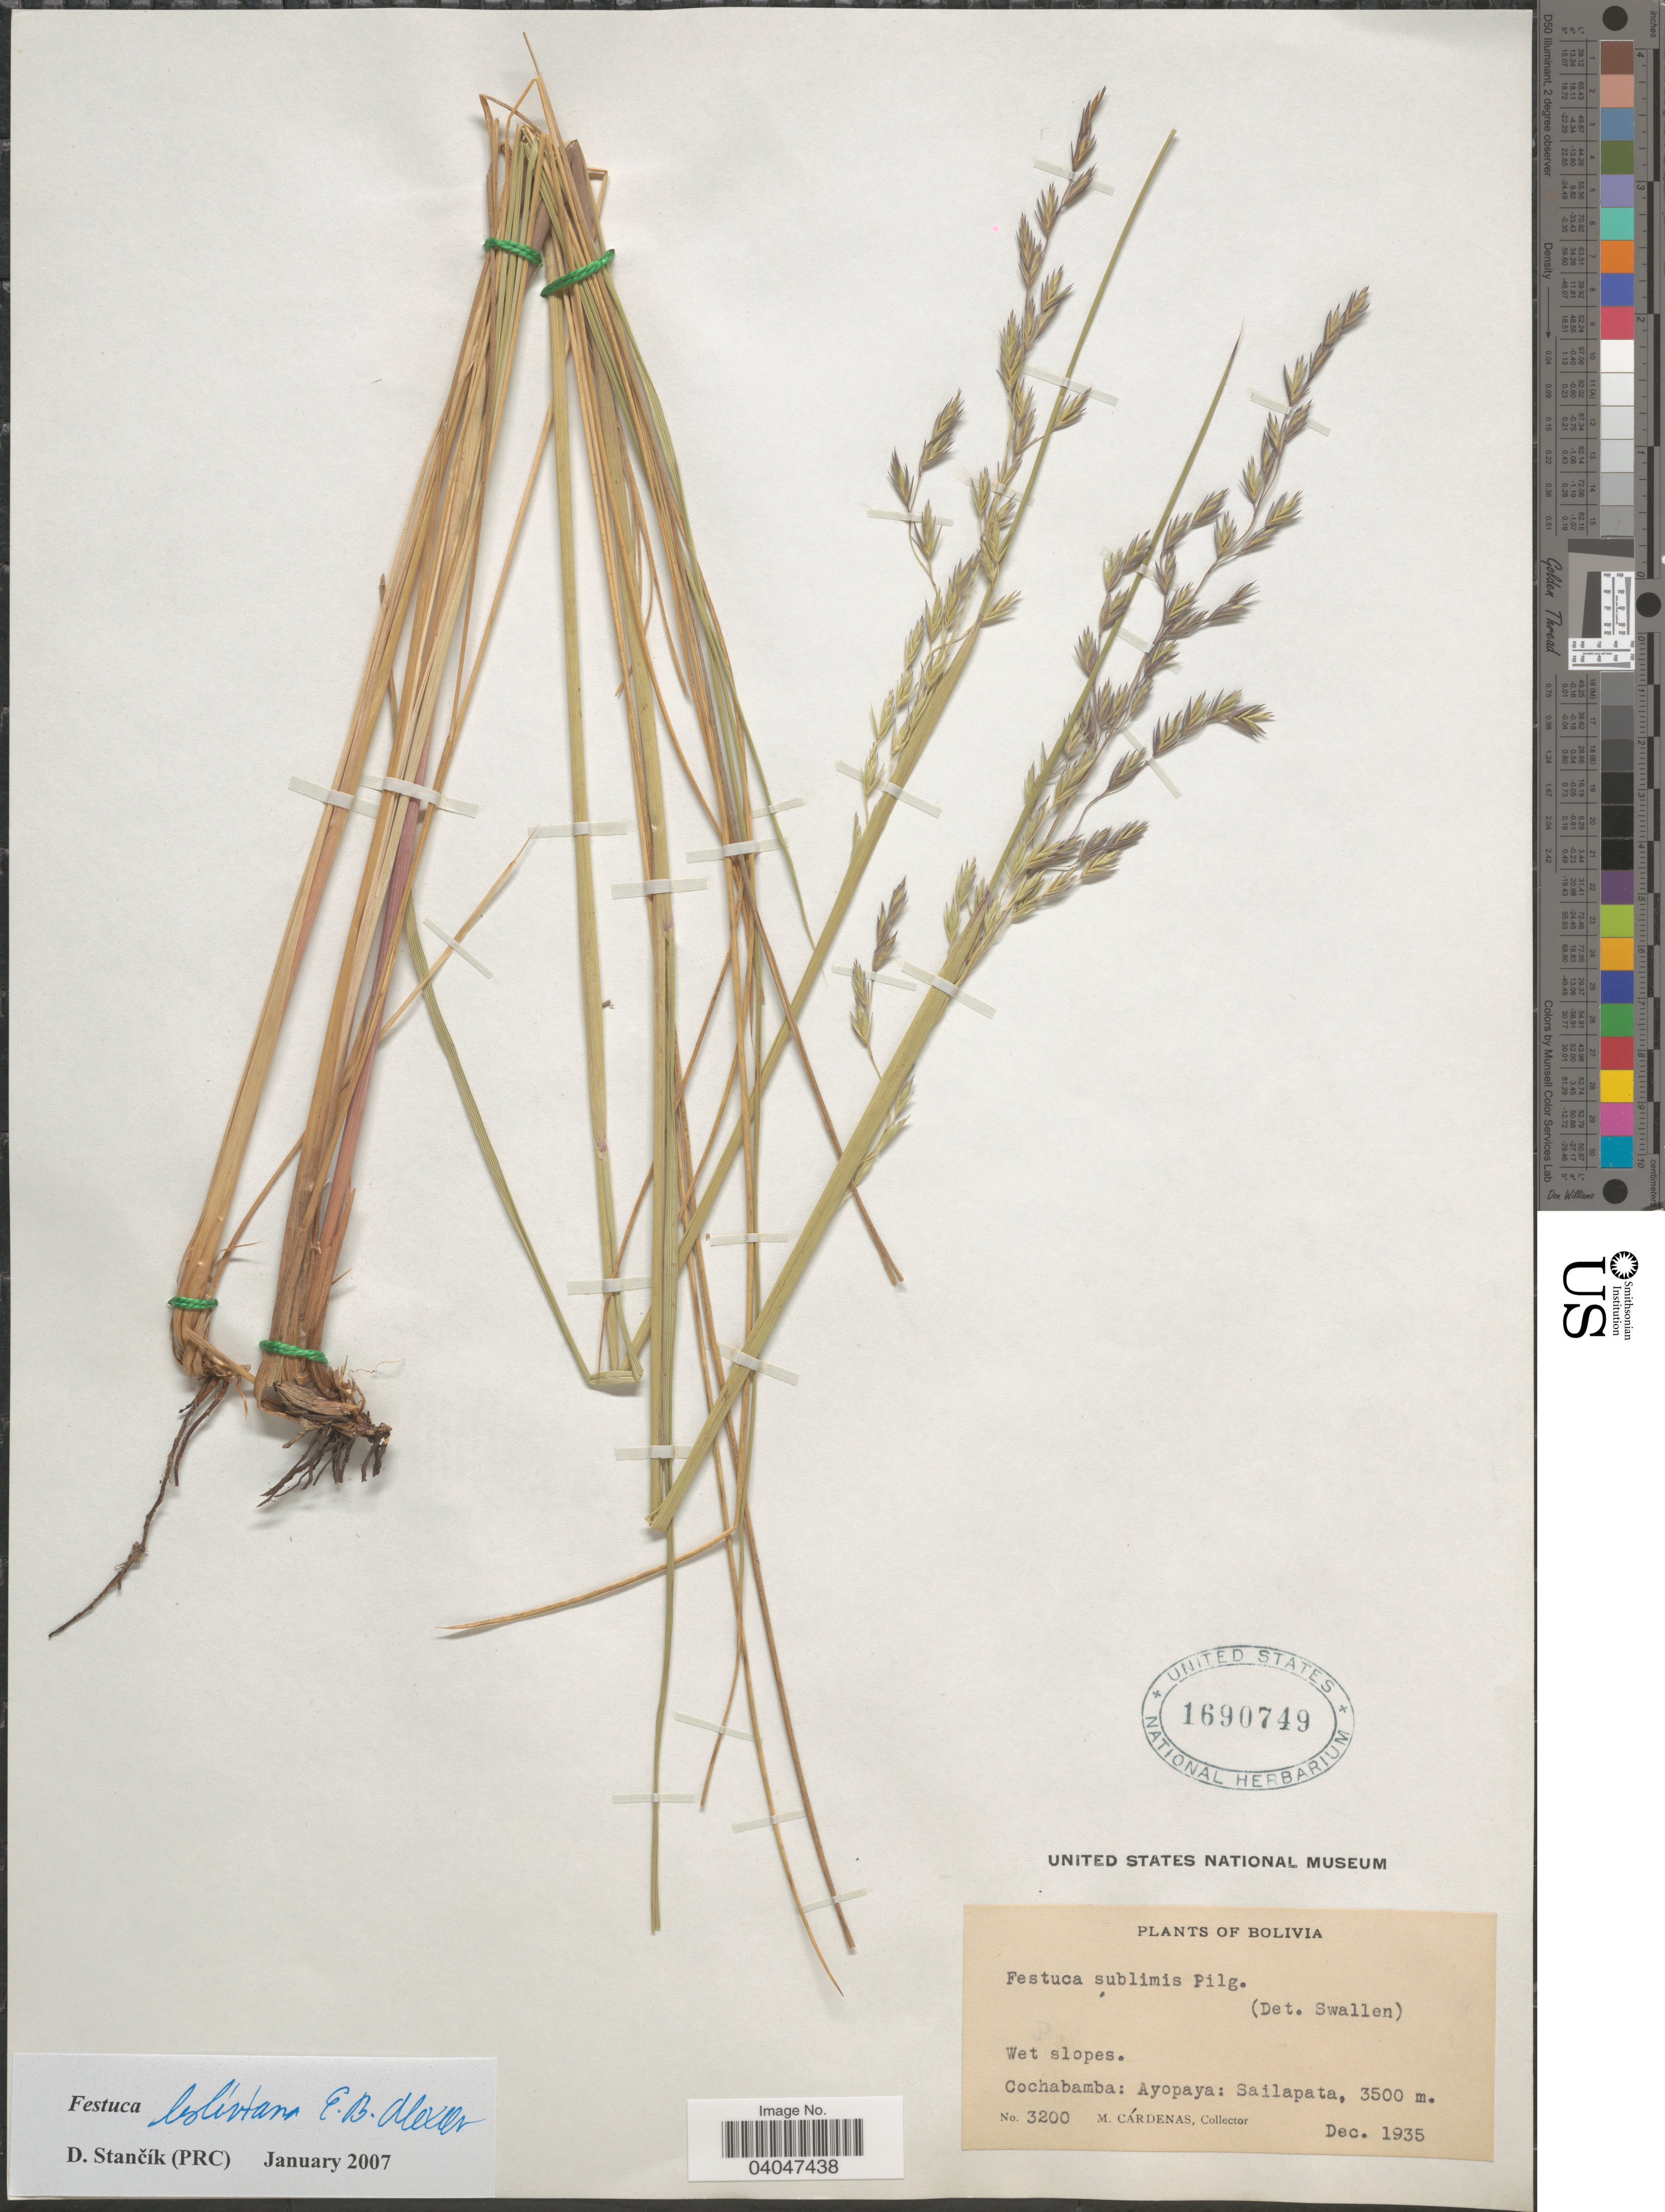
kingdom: Plantae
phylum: Tracheophyta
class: Liliopsida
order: Poales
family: Poaceae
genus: Festuca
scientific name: Festuca boliviana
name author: E.B. Alexeev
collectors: M. Cárdenas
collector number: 3200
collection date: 1935-12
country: Bolivia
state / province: Cochabamba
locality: Ayopaya: Sailapata.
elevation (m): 3500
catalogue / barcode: US 1690749